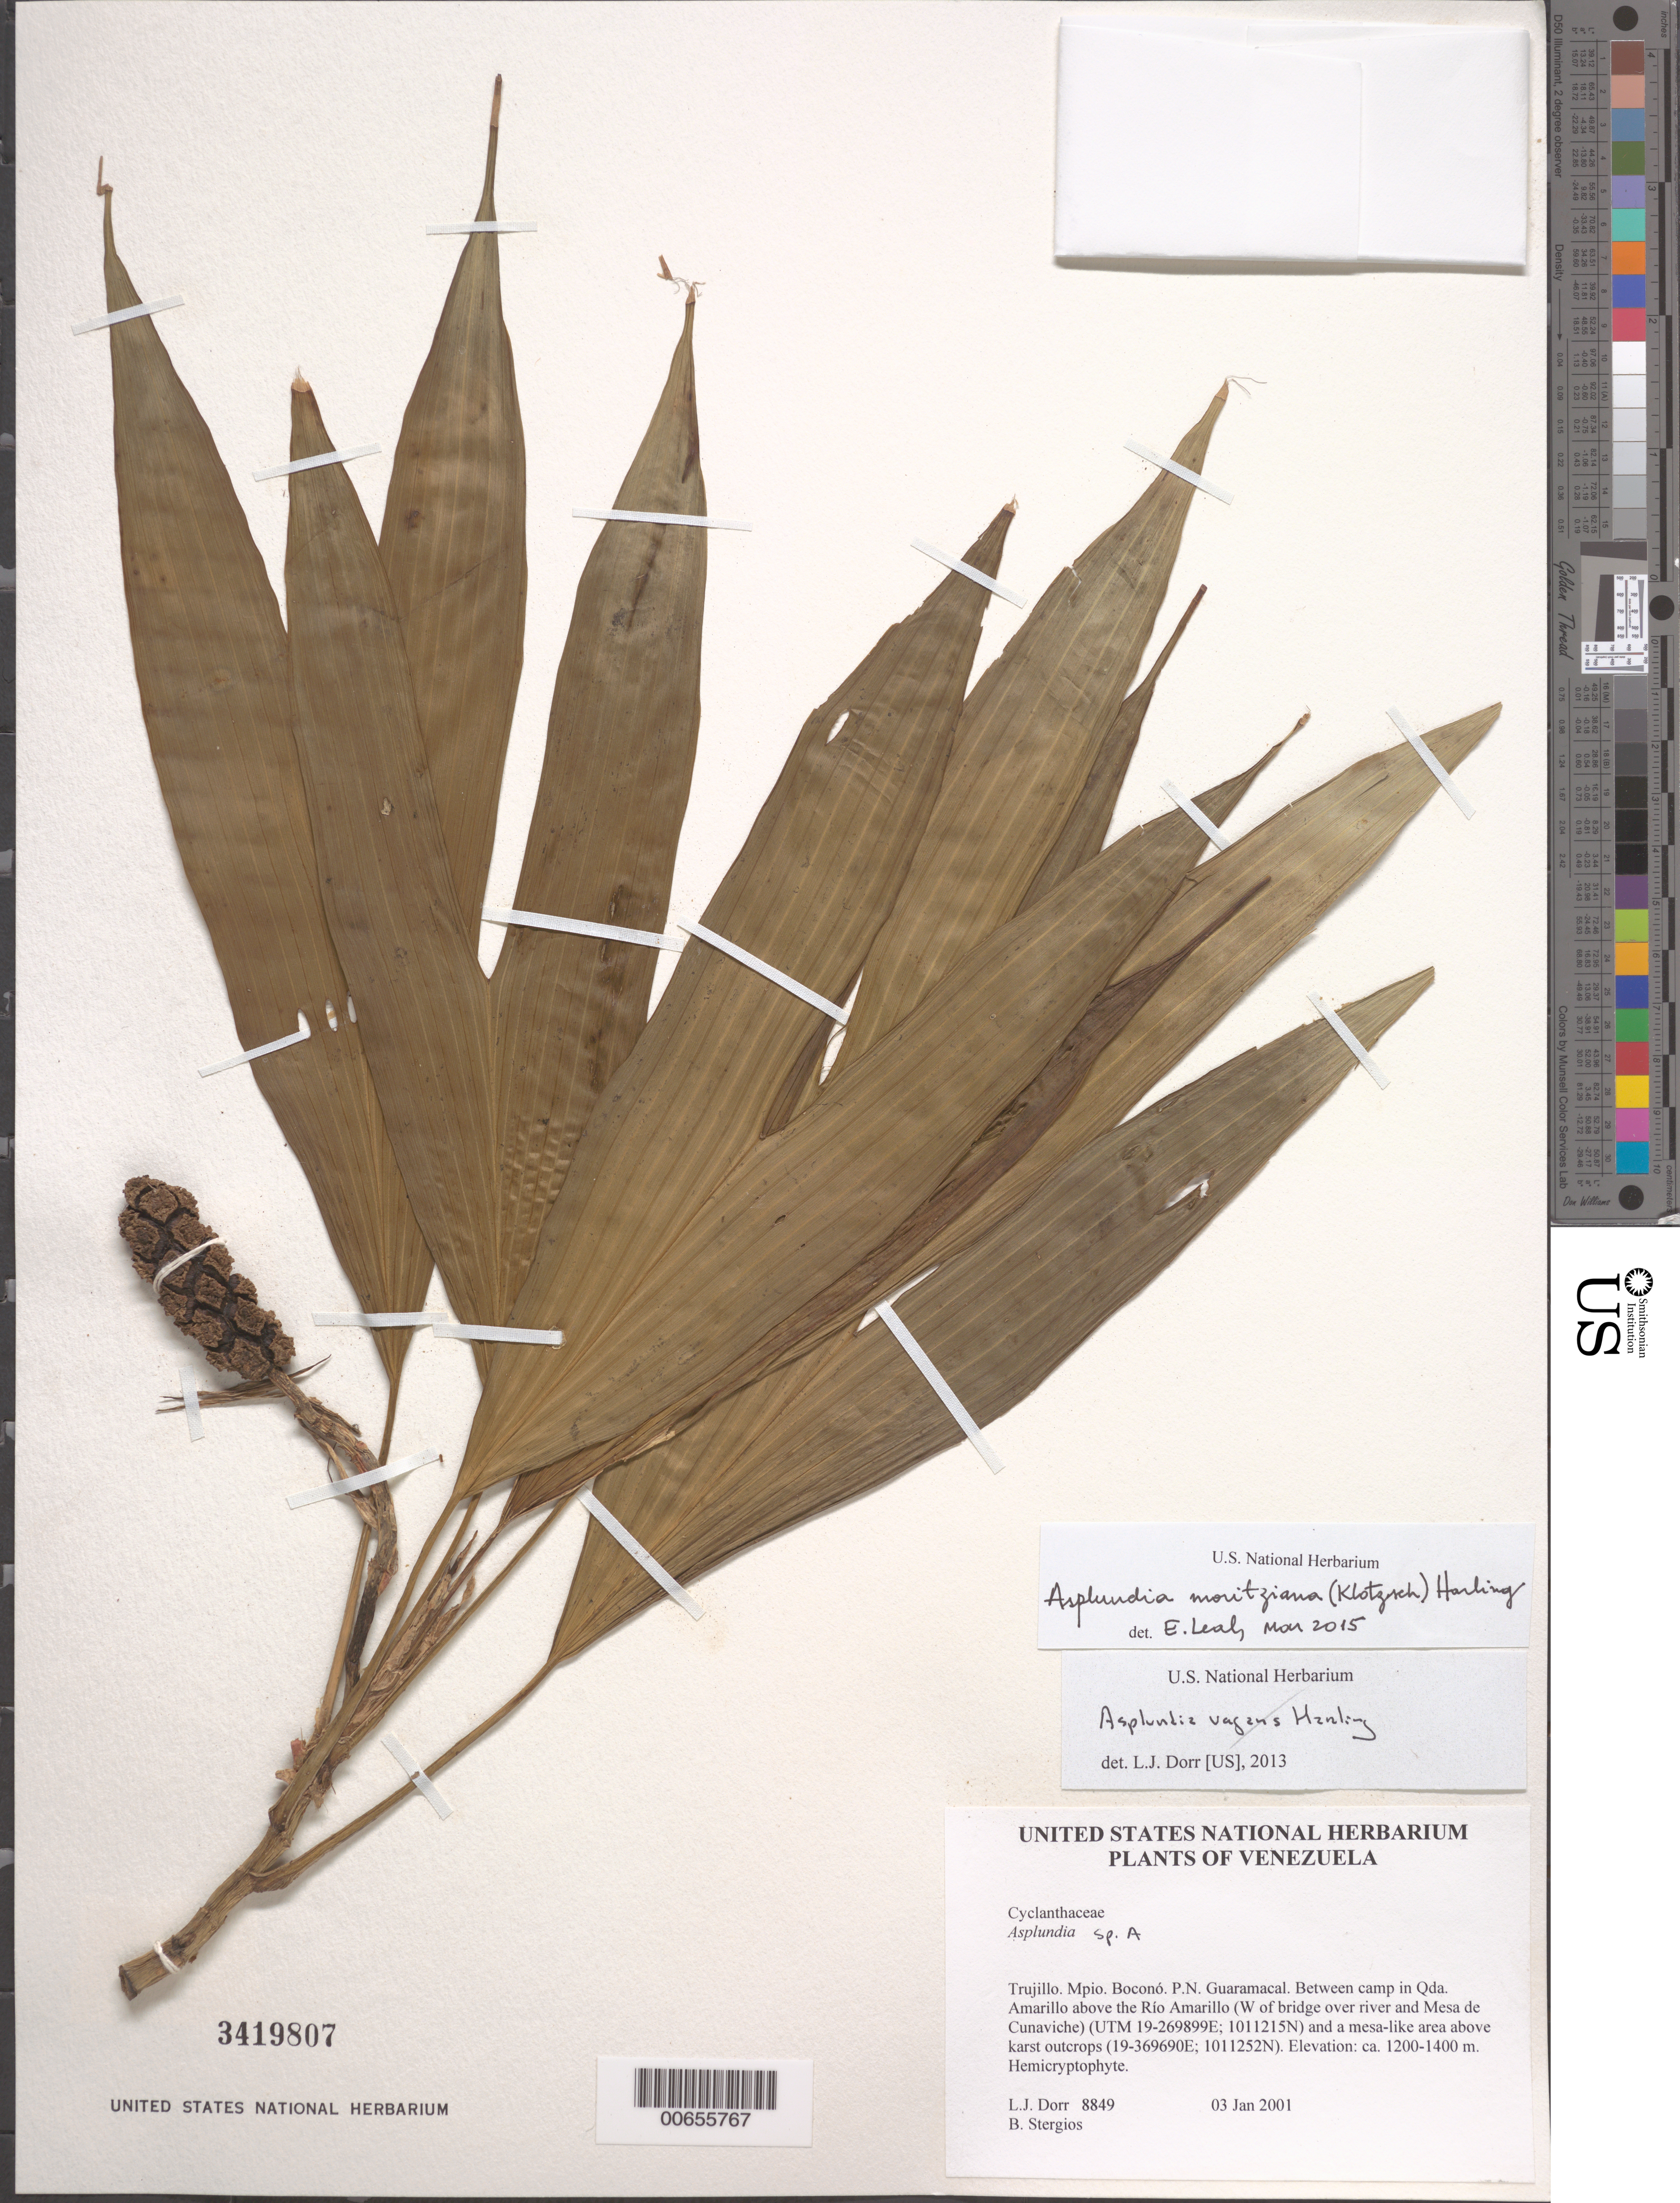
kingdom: Plantae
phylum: Tracheophyta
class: Liliopsida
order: Pandanales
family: Cyclanthaceae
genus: Asplundia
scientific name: Asplundia moritziana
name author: (Klotzsch) Harling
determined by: Leal, E. S.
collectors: L. J. Dorr & B. G. Stergios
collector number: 8849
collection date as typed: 03 Jan 2001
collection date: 2001-01-03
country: Venezuela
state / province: Trujillo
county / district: Boconó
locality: Parque Nacional Guaramacal. Between camp in Qda Amarillo above Río Amarillo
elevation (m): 1200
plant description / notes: PORT, US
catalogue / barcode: US 3419807